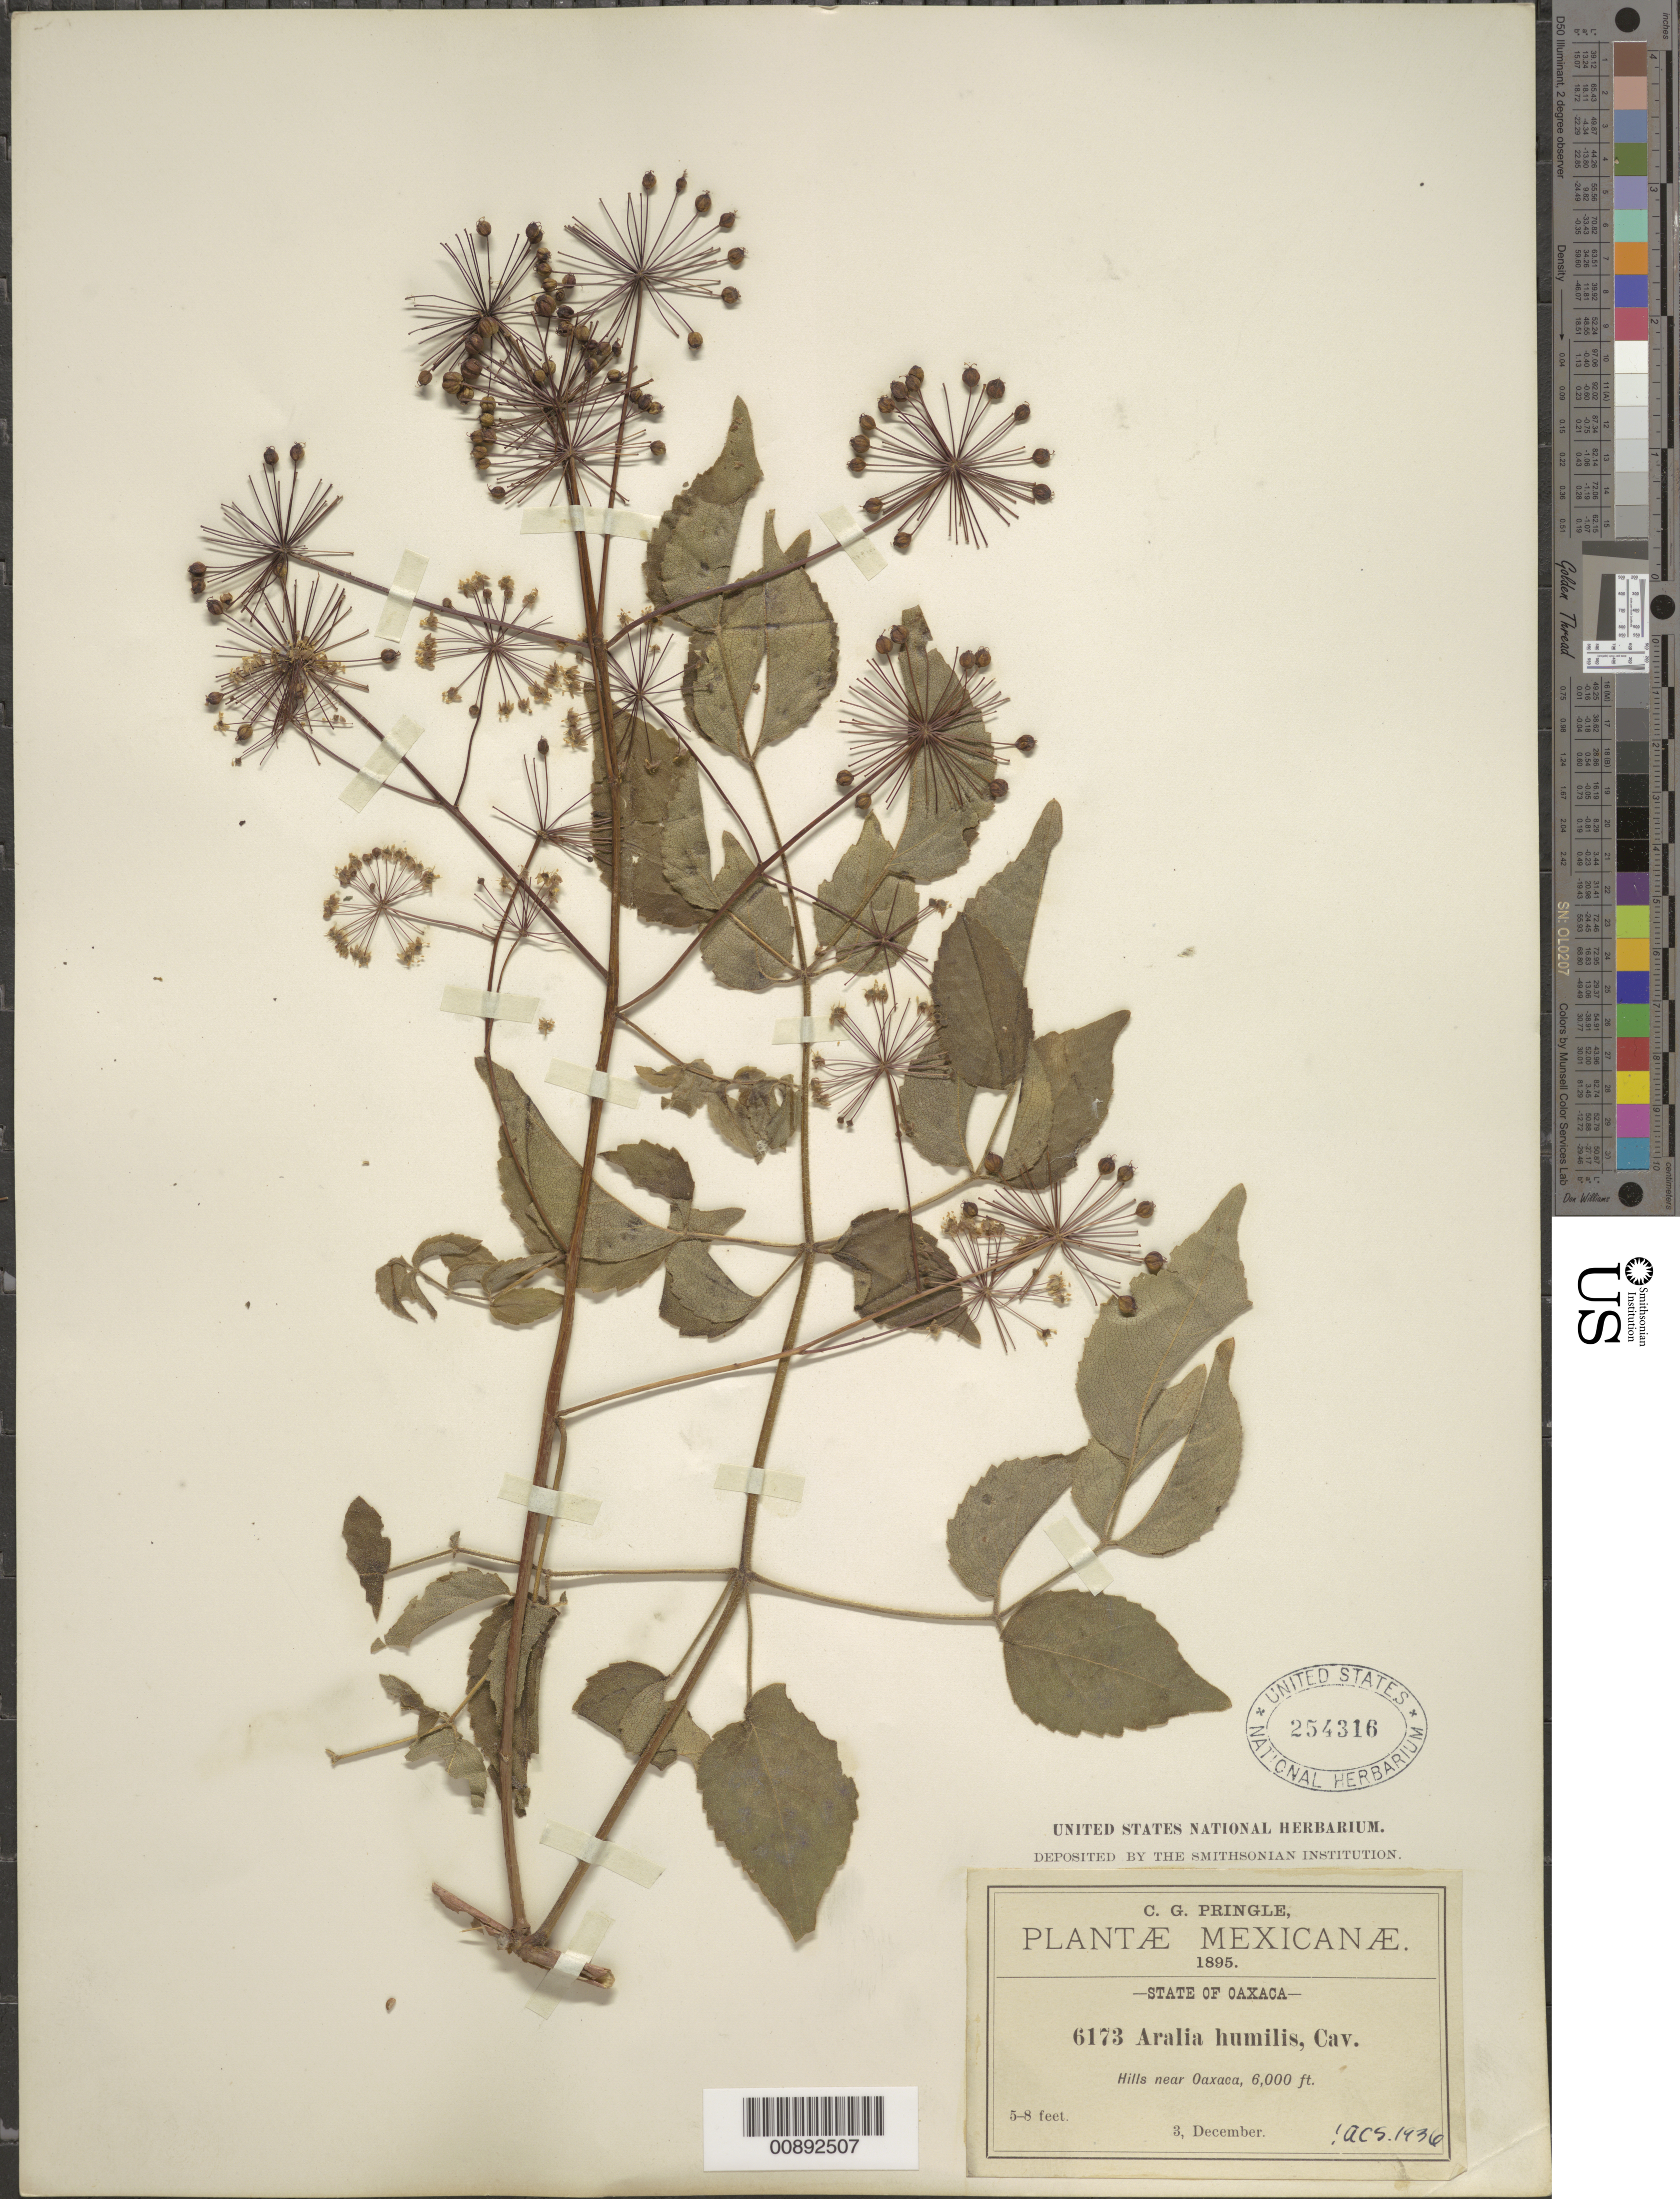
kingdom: Plantae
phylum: Tracheophyta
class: Magnoliopsida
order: Apiales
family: Araliaceae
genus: Aralia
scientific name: Aralia humilis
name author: Cav.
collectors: C. G. Pringle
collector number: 6173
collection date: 1895-12-03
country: Mexico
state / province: Oaxaca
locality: Hills near Oaxaca.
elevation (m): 1829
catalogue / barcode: US 254316